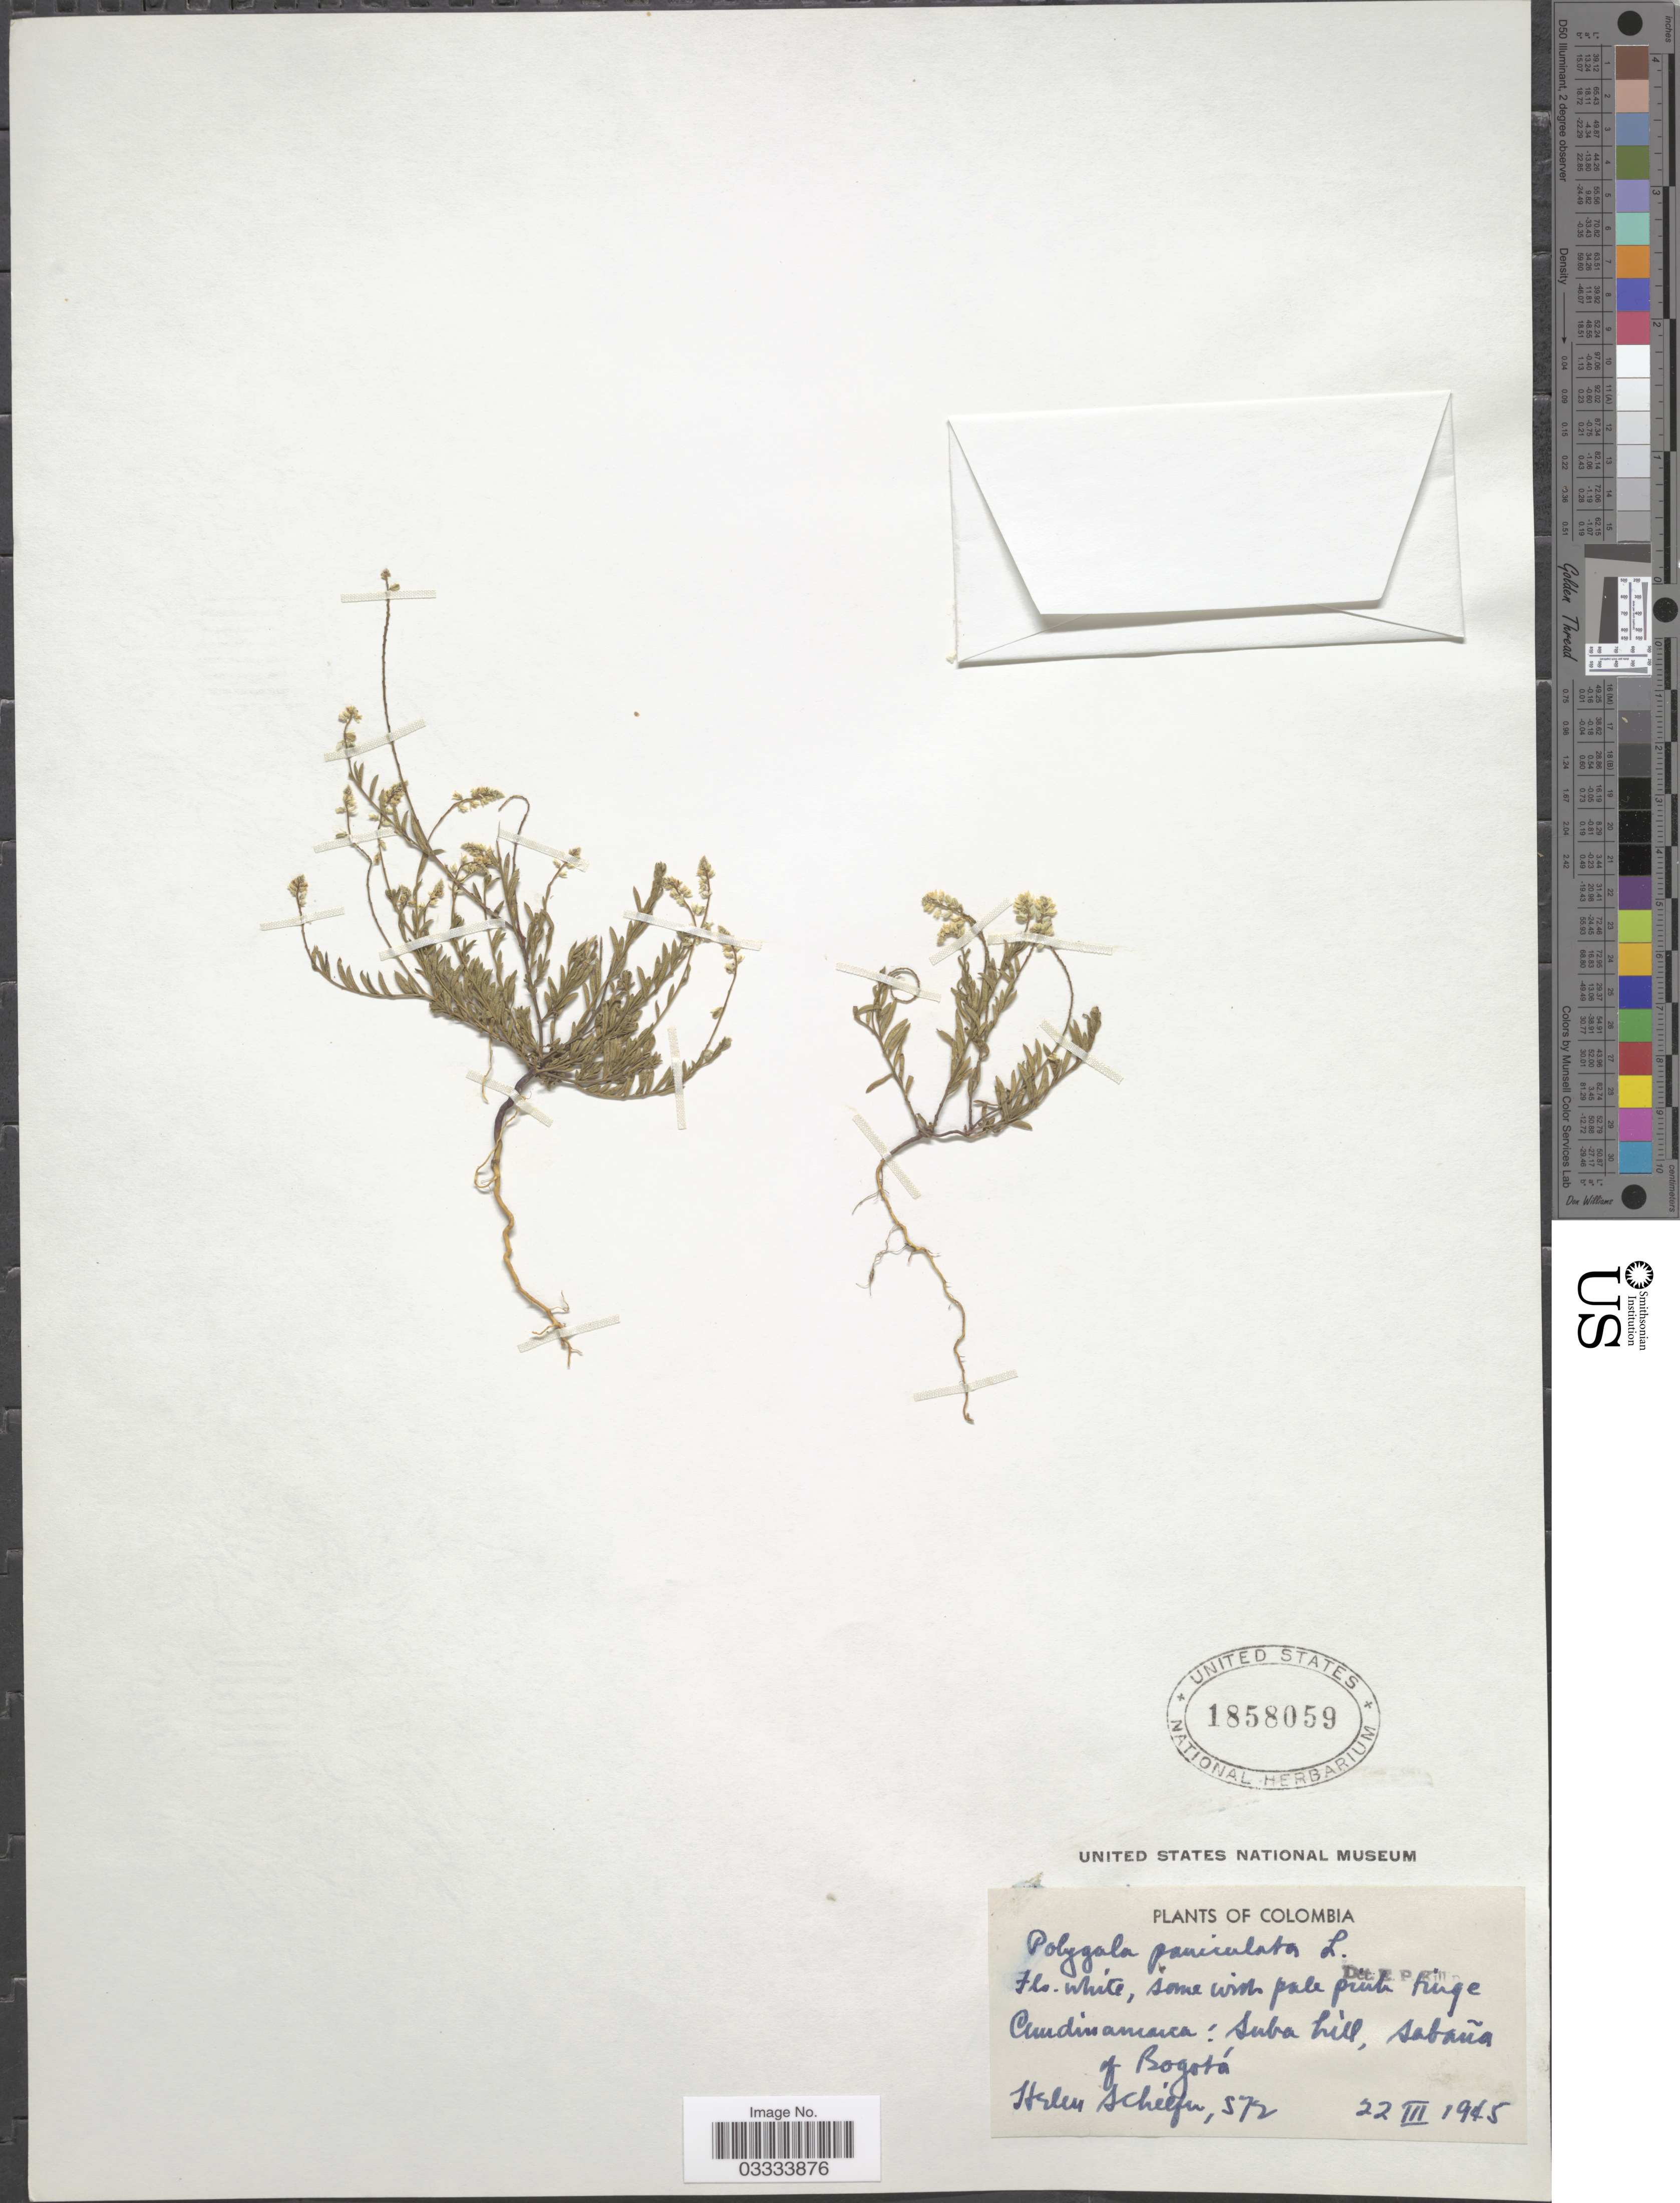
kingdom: Plantae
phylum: Tracheophyta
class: Magnoliopsida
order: Fabales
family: Polygalaceae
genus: Polygala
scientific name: Polygala paniculata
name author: L.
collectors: H. Schiefer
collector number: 572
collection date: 1945-03-22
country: Colombia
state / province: Cundinamarca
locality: Suba hill, sabaña of Bogotá.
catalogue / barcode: US 1858059